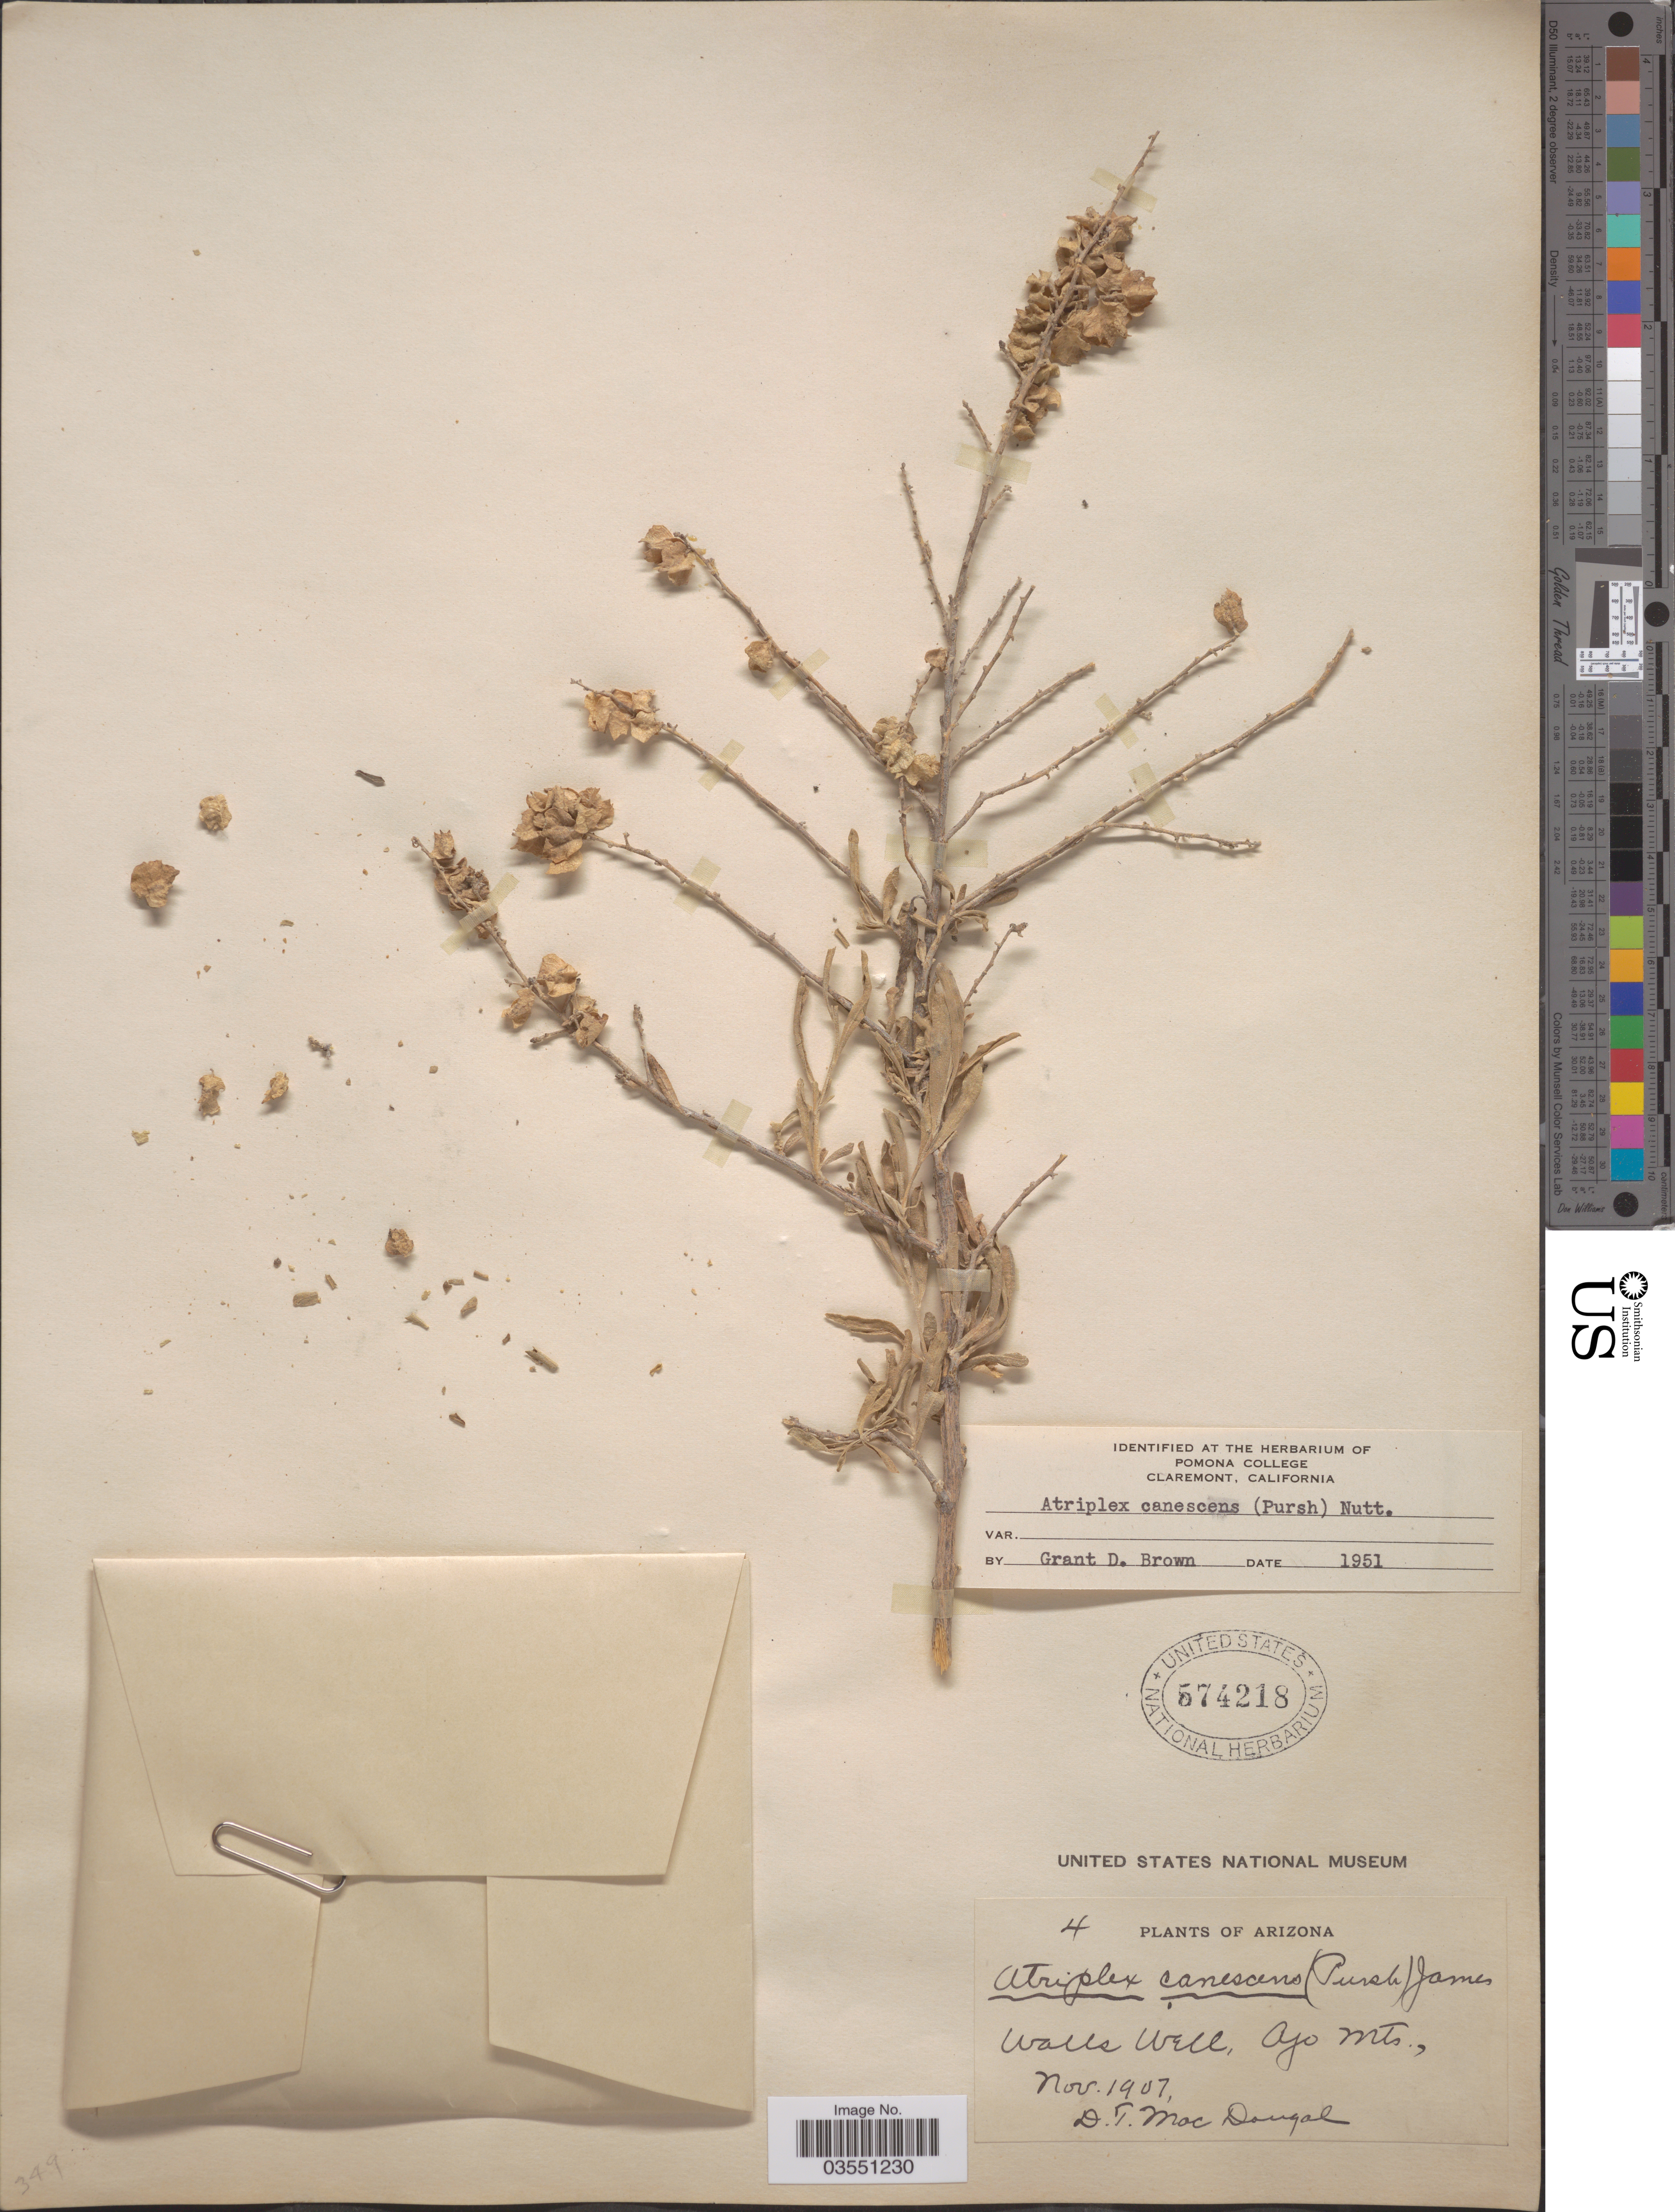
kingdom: Plantae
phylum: Tracheophyta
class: Magnoliopsida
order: Caryophyllales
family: Amaranthaceae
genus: Atriplex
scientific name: Atriplex canescens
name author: (Pursh) Nutt.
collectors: D. T. MacDougal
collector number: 4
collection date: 1907-11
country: United States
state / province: Arizona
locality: Walls Well, Ajo Mts.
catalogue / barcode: US 574218